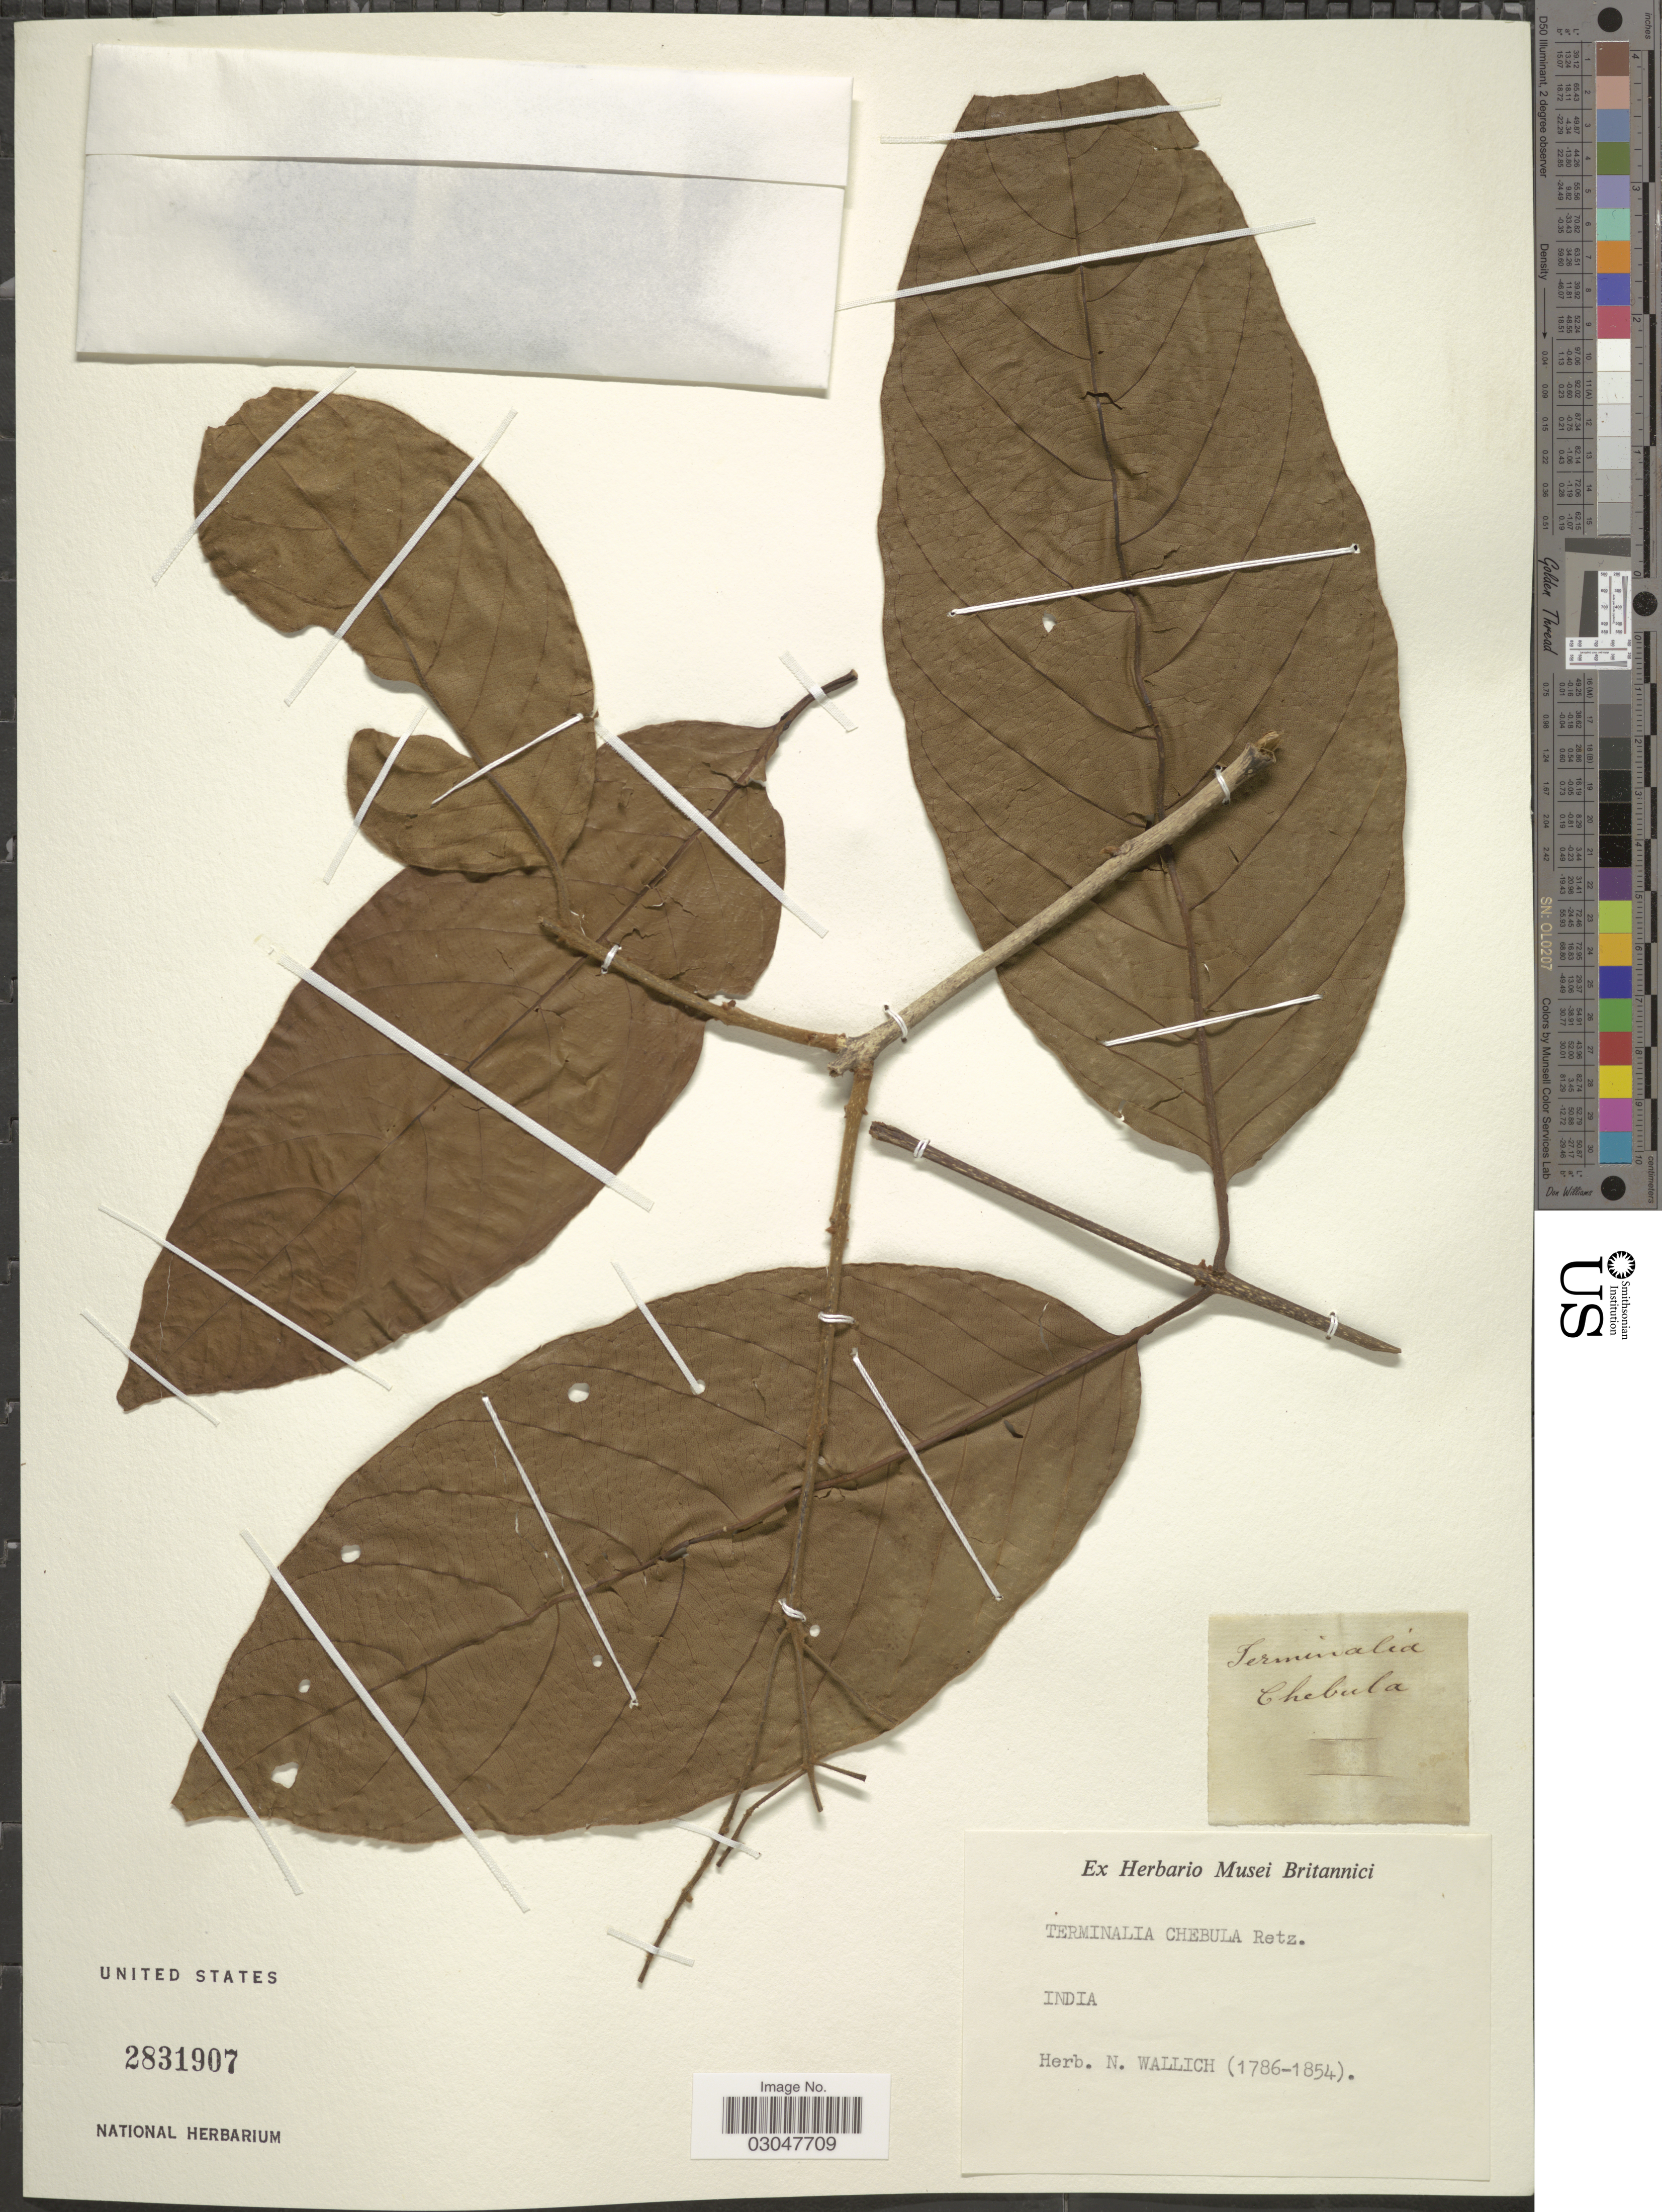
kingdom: Plantae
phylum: Tracheophyta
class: Magnoliopsida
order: Myrtales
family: Combretaceae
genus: Terminalia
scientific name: Terminalia chebula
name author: Retz.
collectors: Ex herb. N. Wallich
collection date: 1786/1854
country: India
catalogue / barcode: US 2831907